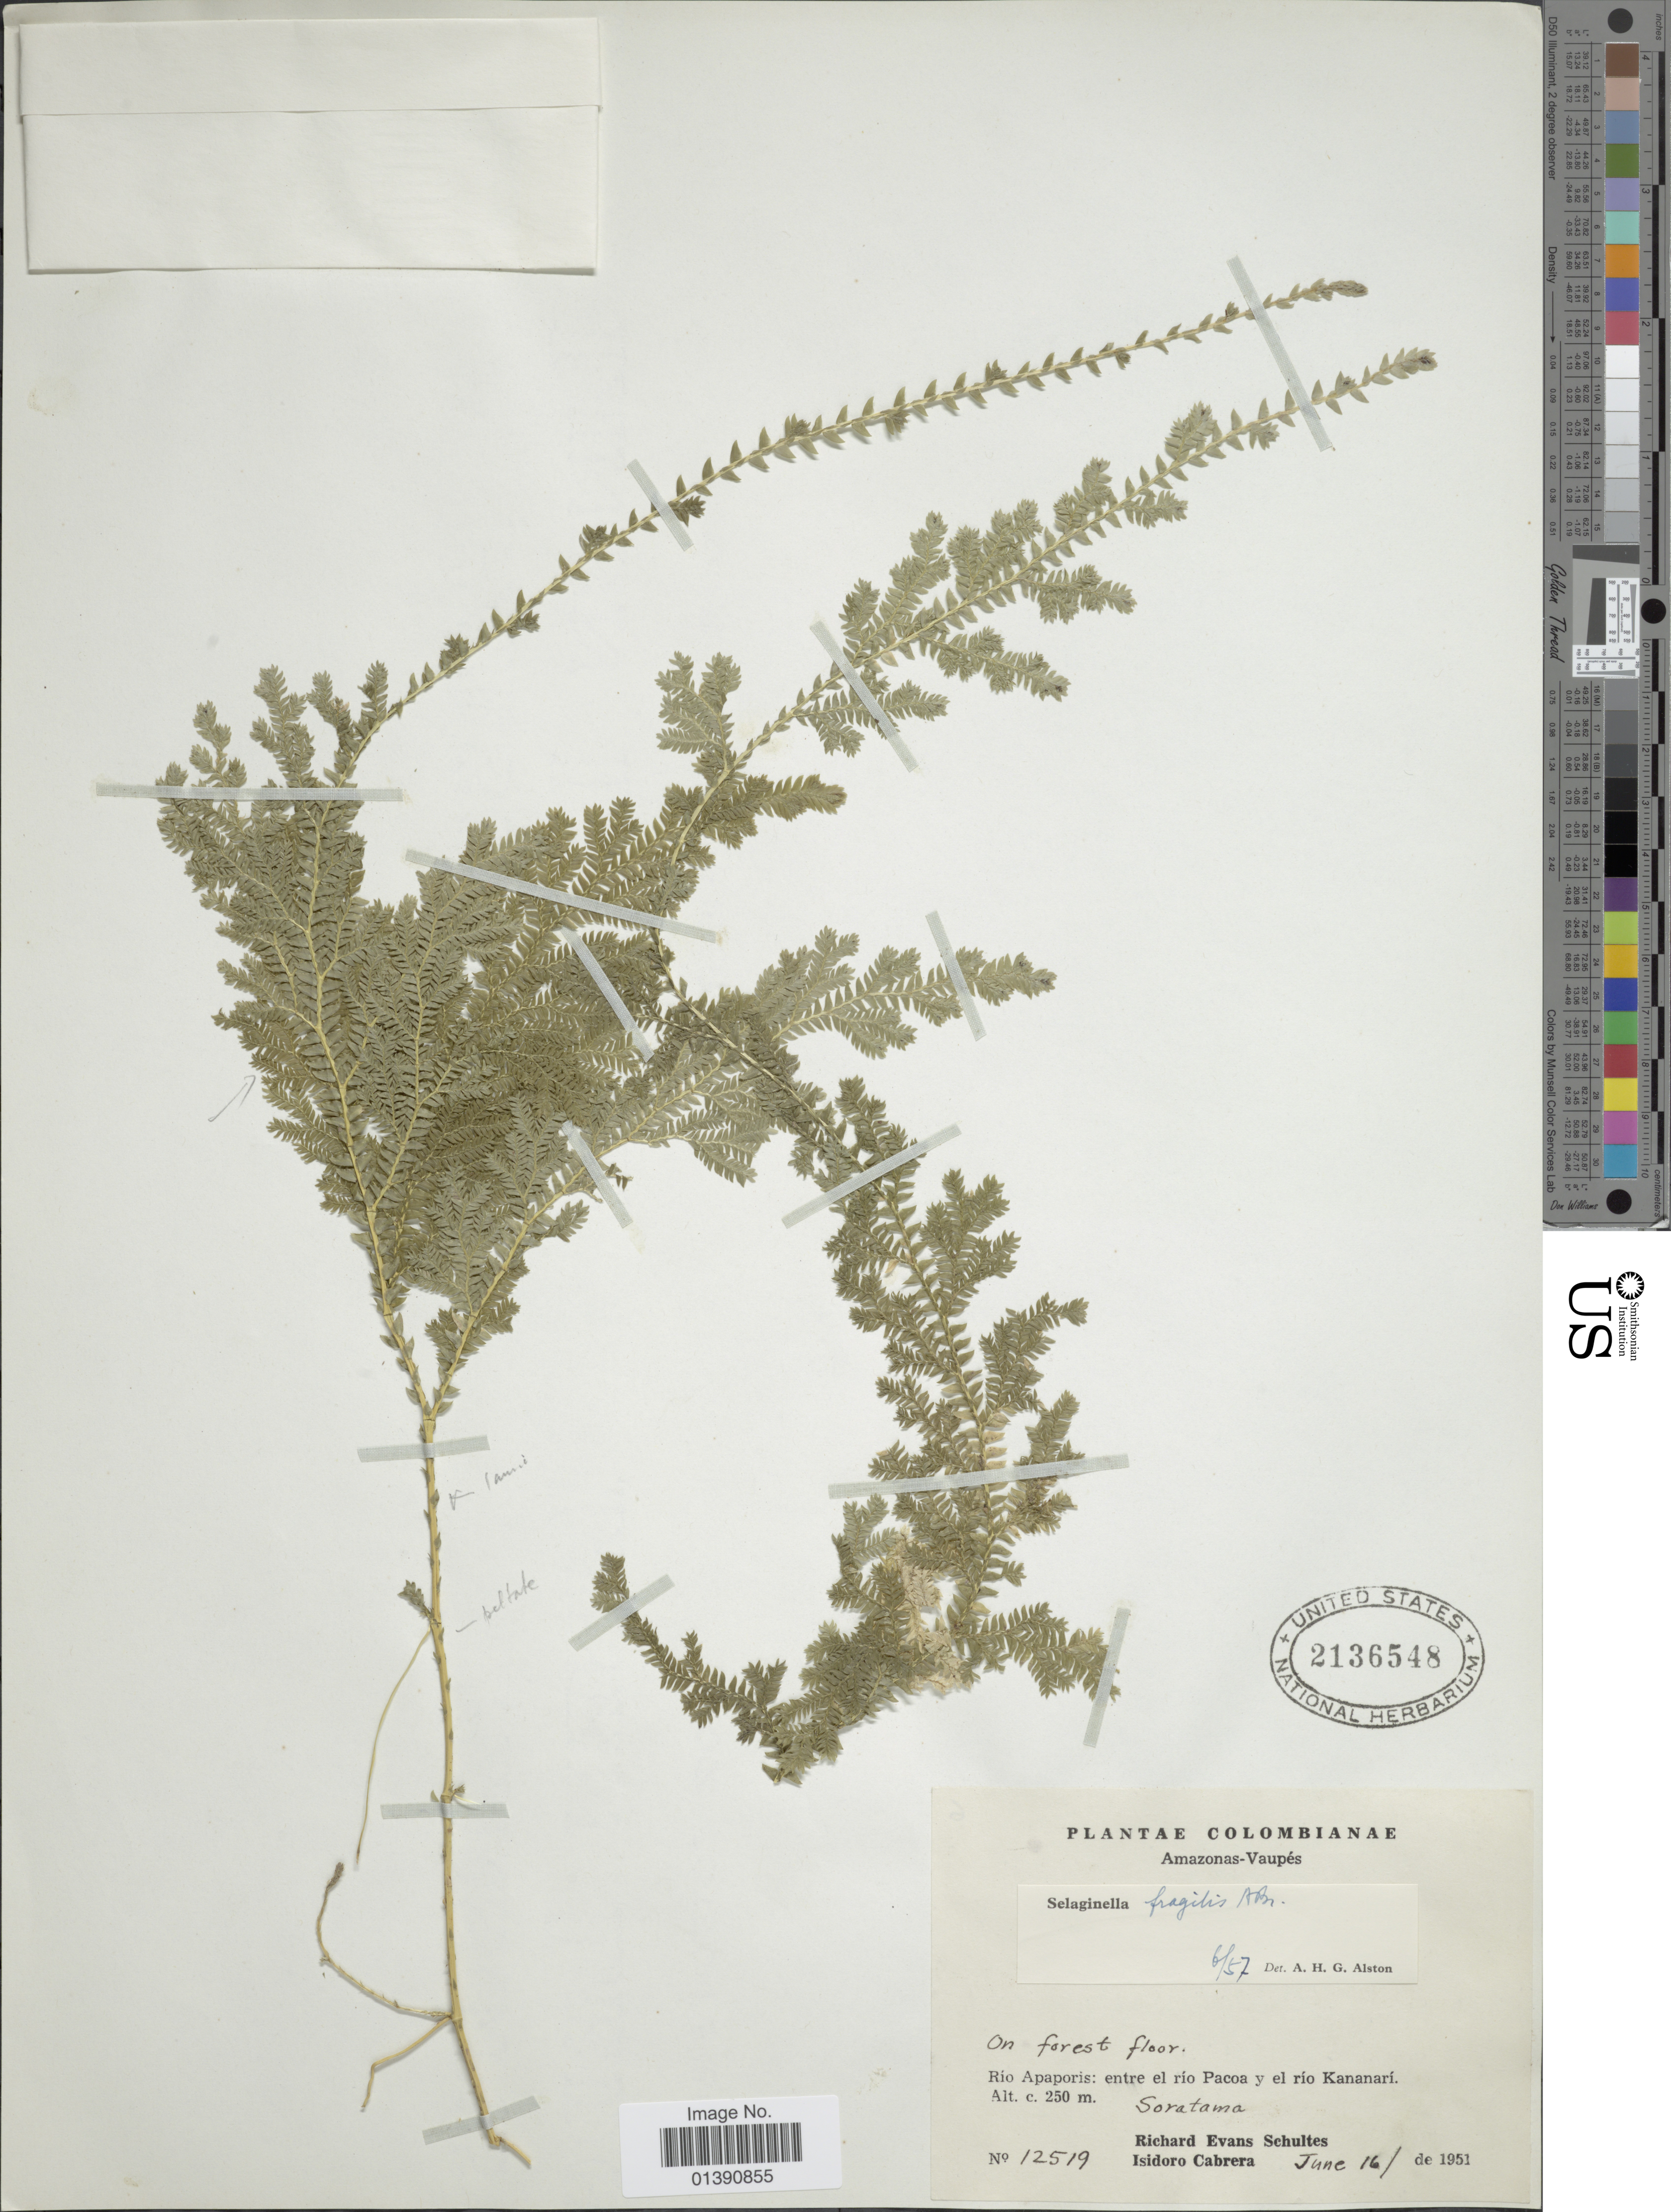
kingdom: Plantae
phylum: Tracheophyta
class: Lycopodiopsida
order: Selaginellales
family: Selaginellaceae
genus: Selaginella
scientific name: Selaginella fragilis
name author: A. Braun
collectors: R. E. Schultes & I. Cabrera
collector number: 12519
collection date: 1951-06-16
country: Peru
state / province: Amazonas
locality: Vaupés, Río Apaporis; entre el río Pacoa el río Kananarí, Soratama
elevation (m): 250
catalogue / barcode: US 2136548